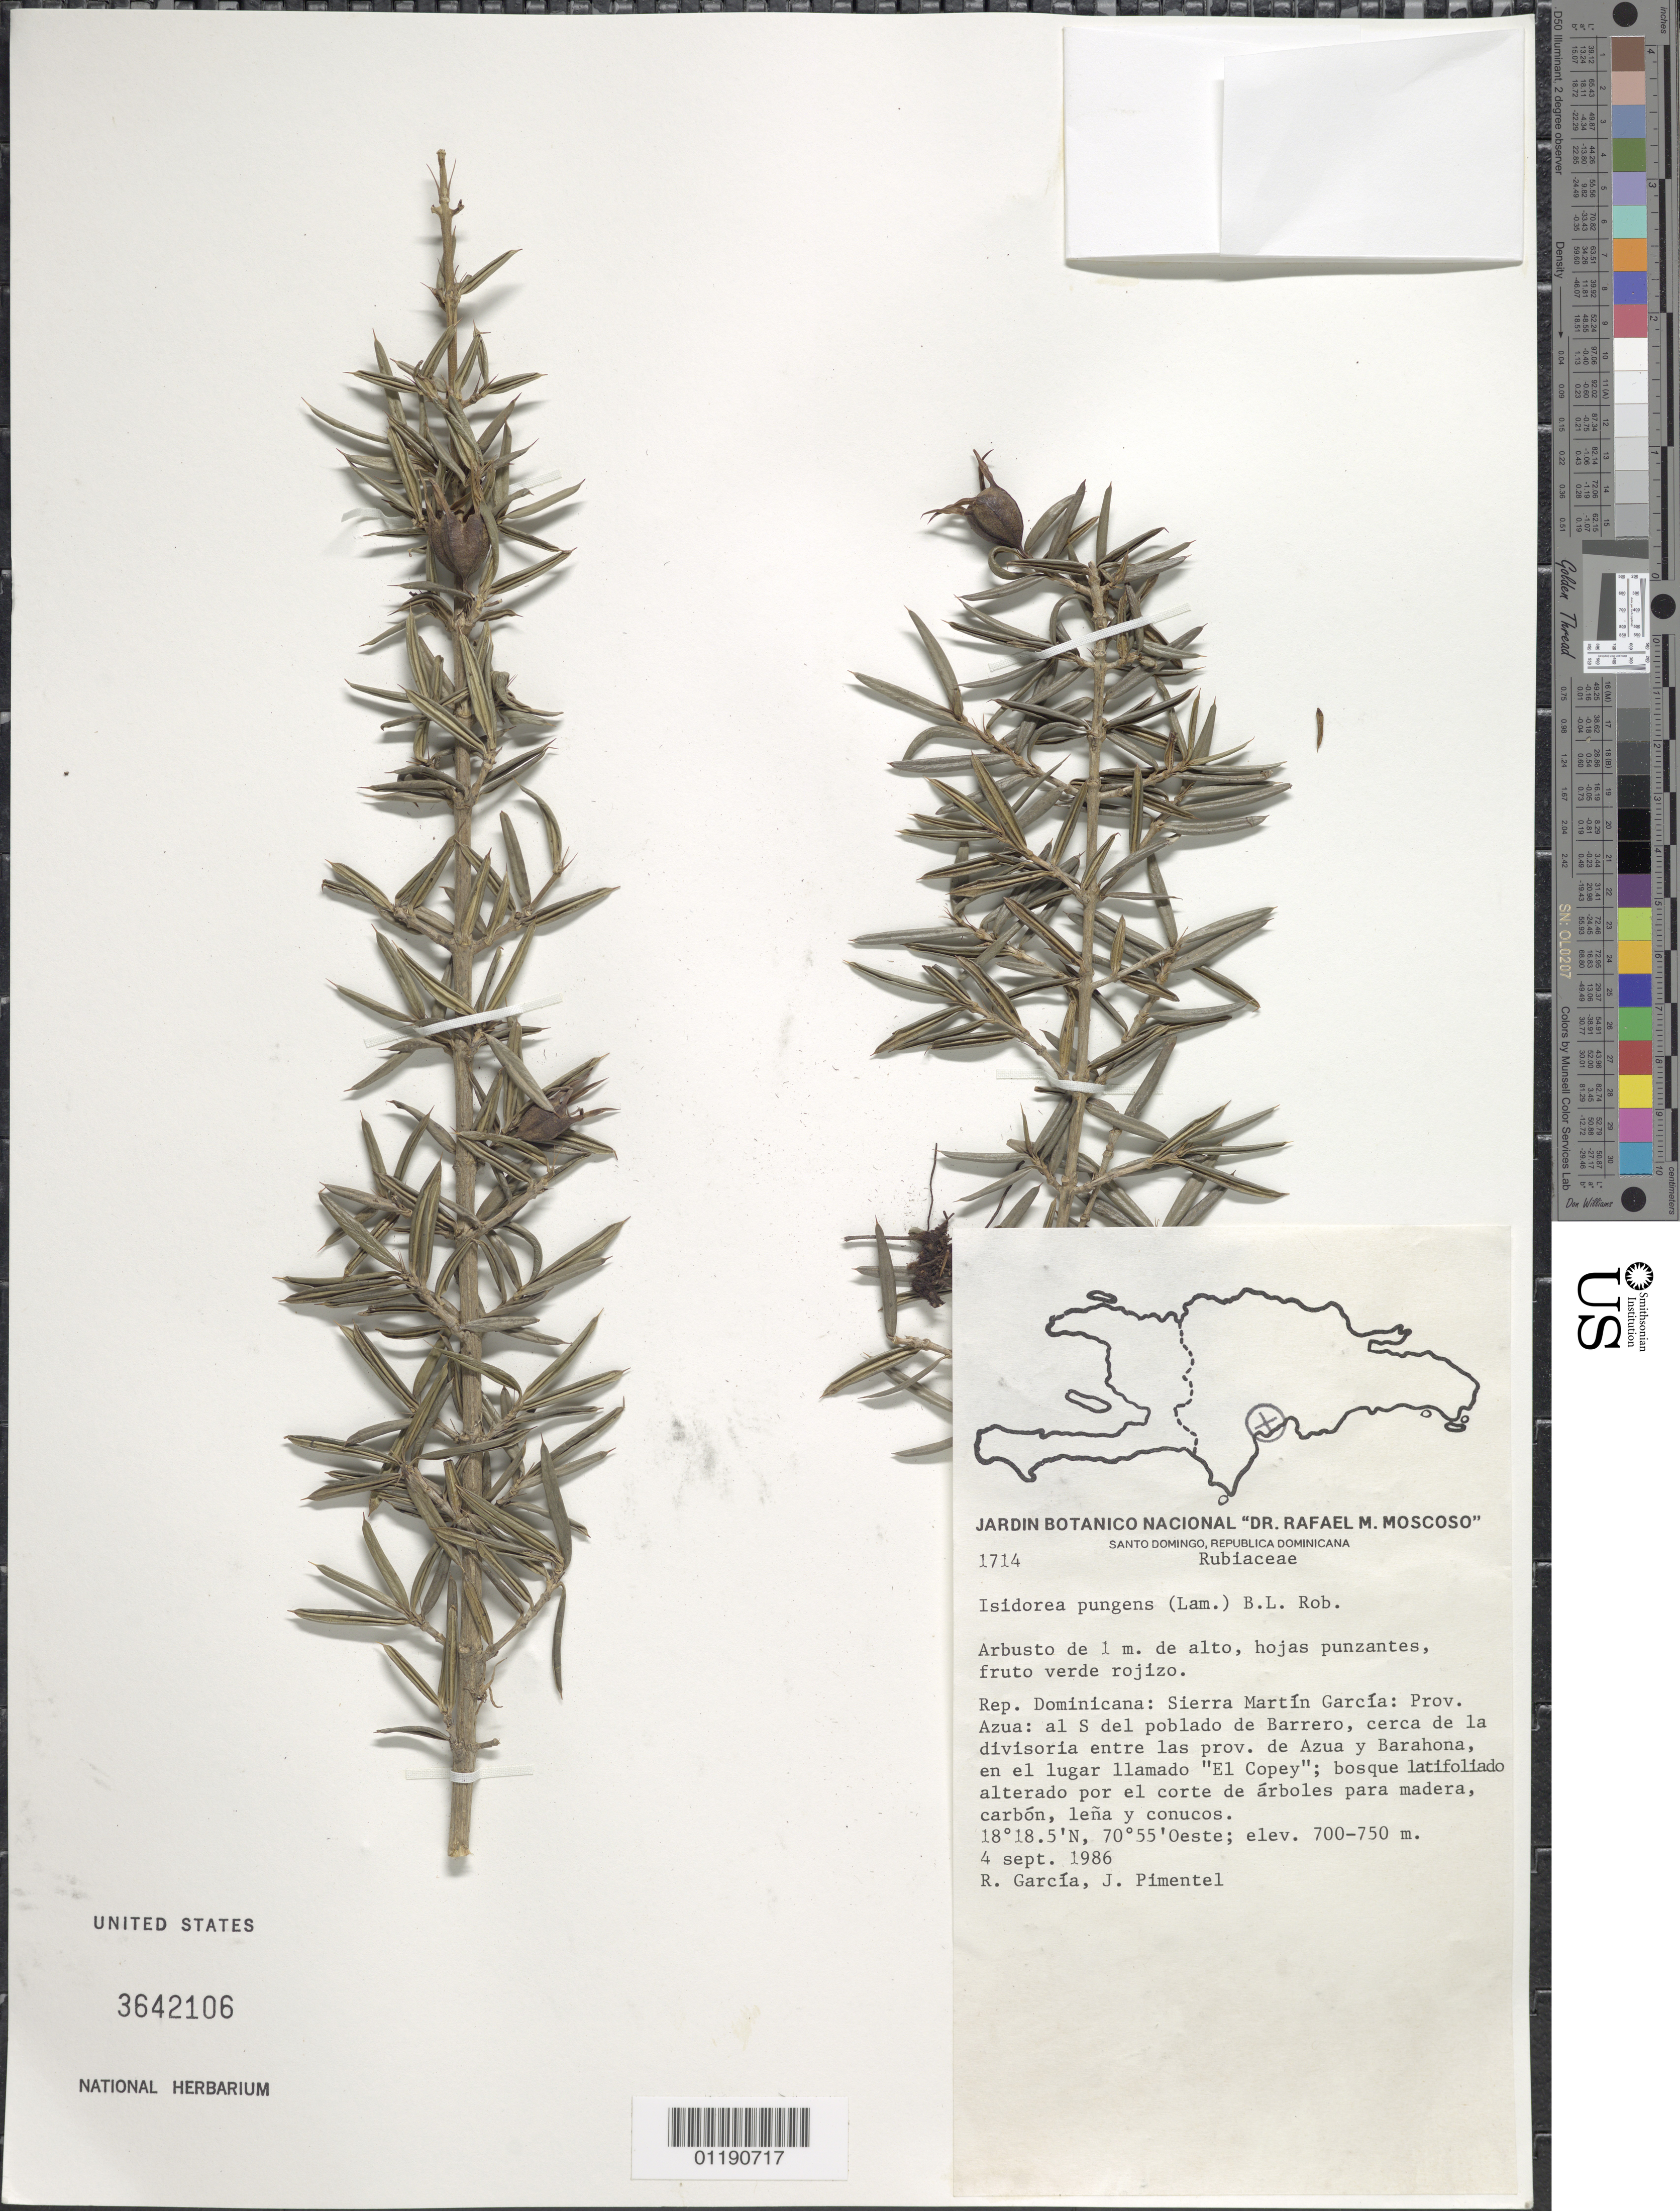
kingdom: Plantae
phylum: Tracheophyta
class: Magnoliopsida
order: Gentianales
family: Rubiaceae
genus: Isidorea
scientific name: Isidorea pungens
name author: (Lam.) B.L. Rob.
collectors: R. García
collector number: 1714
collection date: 1986-09-04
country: Dominican Republic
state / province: Azua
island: Hispaniola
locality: Sierra Martín García: Azua Province: S of the town of Barrero, near the boundary between the provinces Azua and Barahona, in the place called "El Copey."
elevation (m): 700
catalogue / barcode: US 3642106